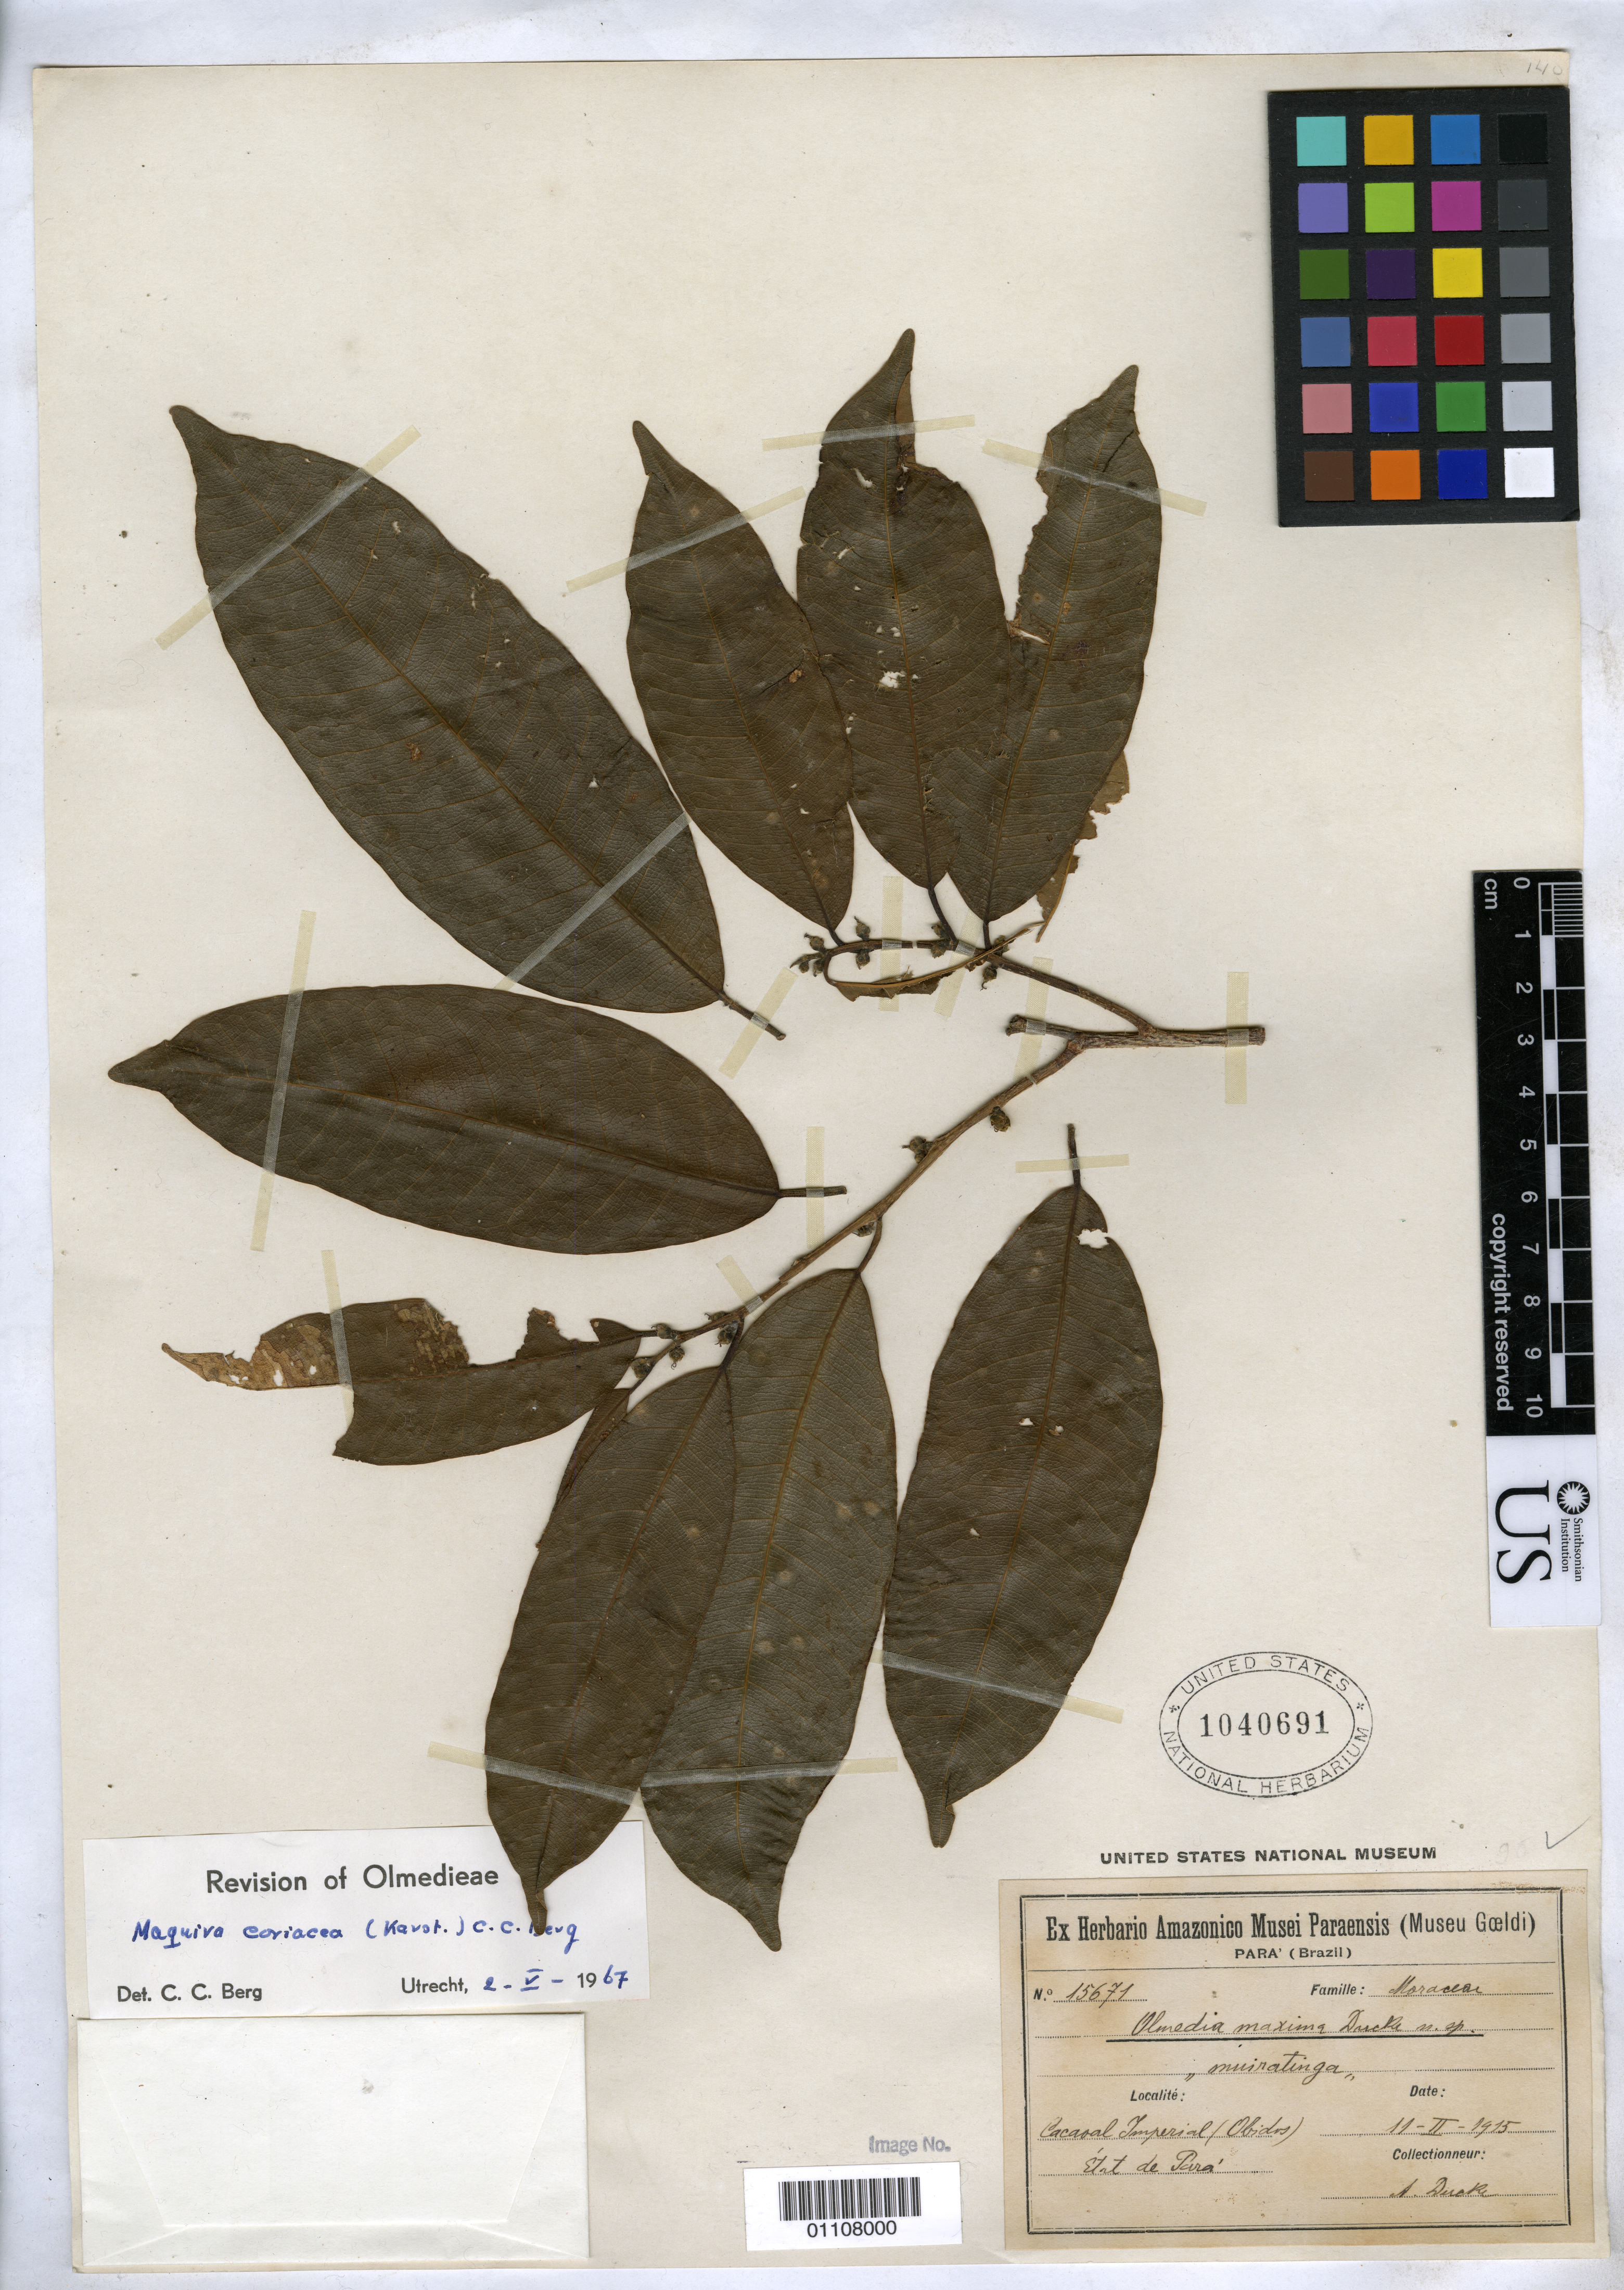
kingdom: Plantae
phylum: Tracheophyta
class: Magnoliopsida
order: Rosales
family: Moraceae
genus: Olmedia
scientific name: Olmedia maxima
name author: Ducke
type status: Syntype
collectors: A. Ducke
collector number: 15671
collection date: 1915-02-11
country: Brazil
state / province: Pará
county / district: Óbidos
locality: Cacaoal Imperial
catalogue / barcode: US 1040691